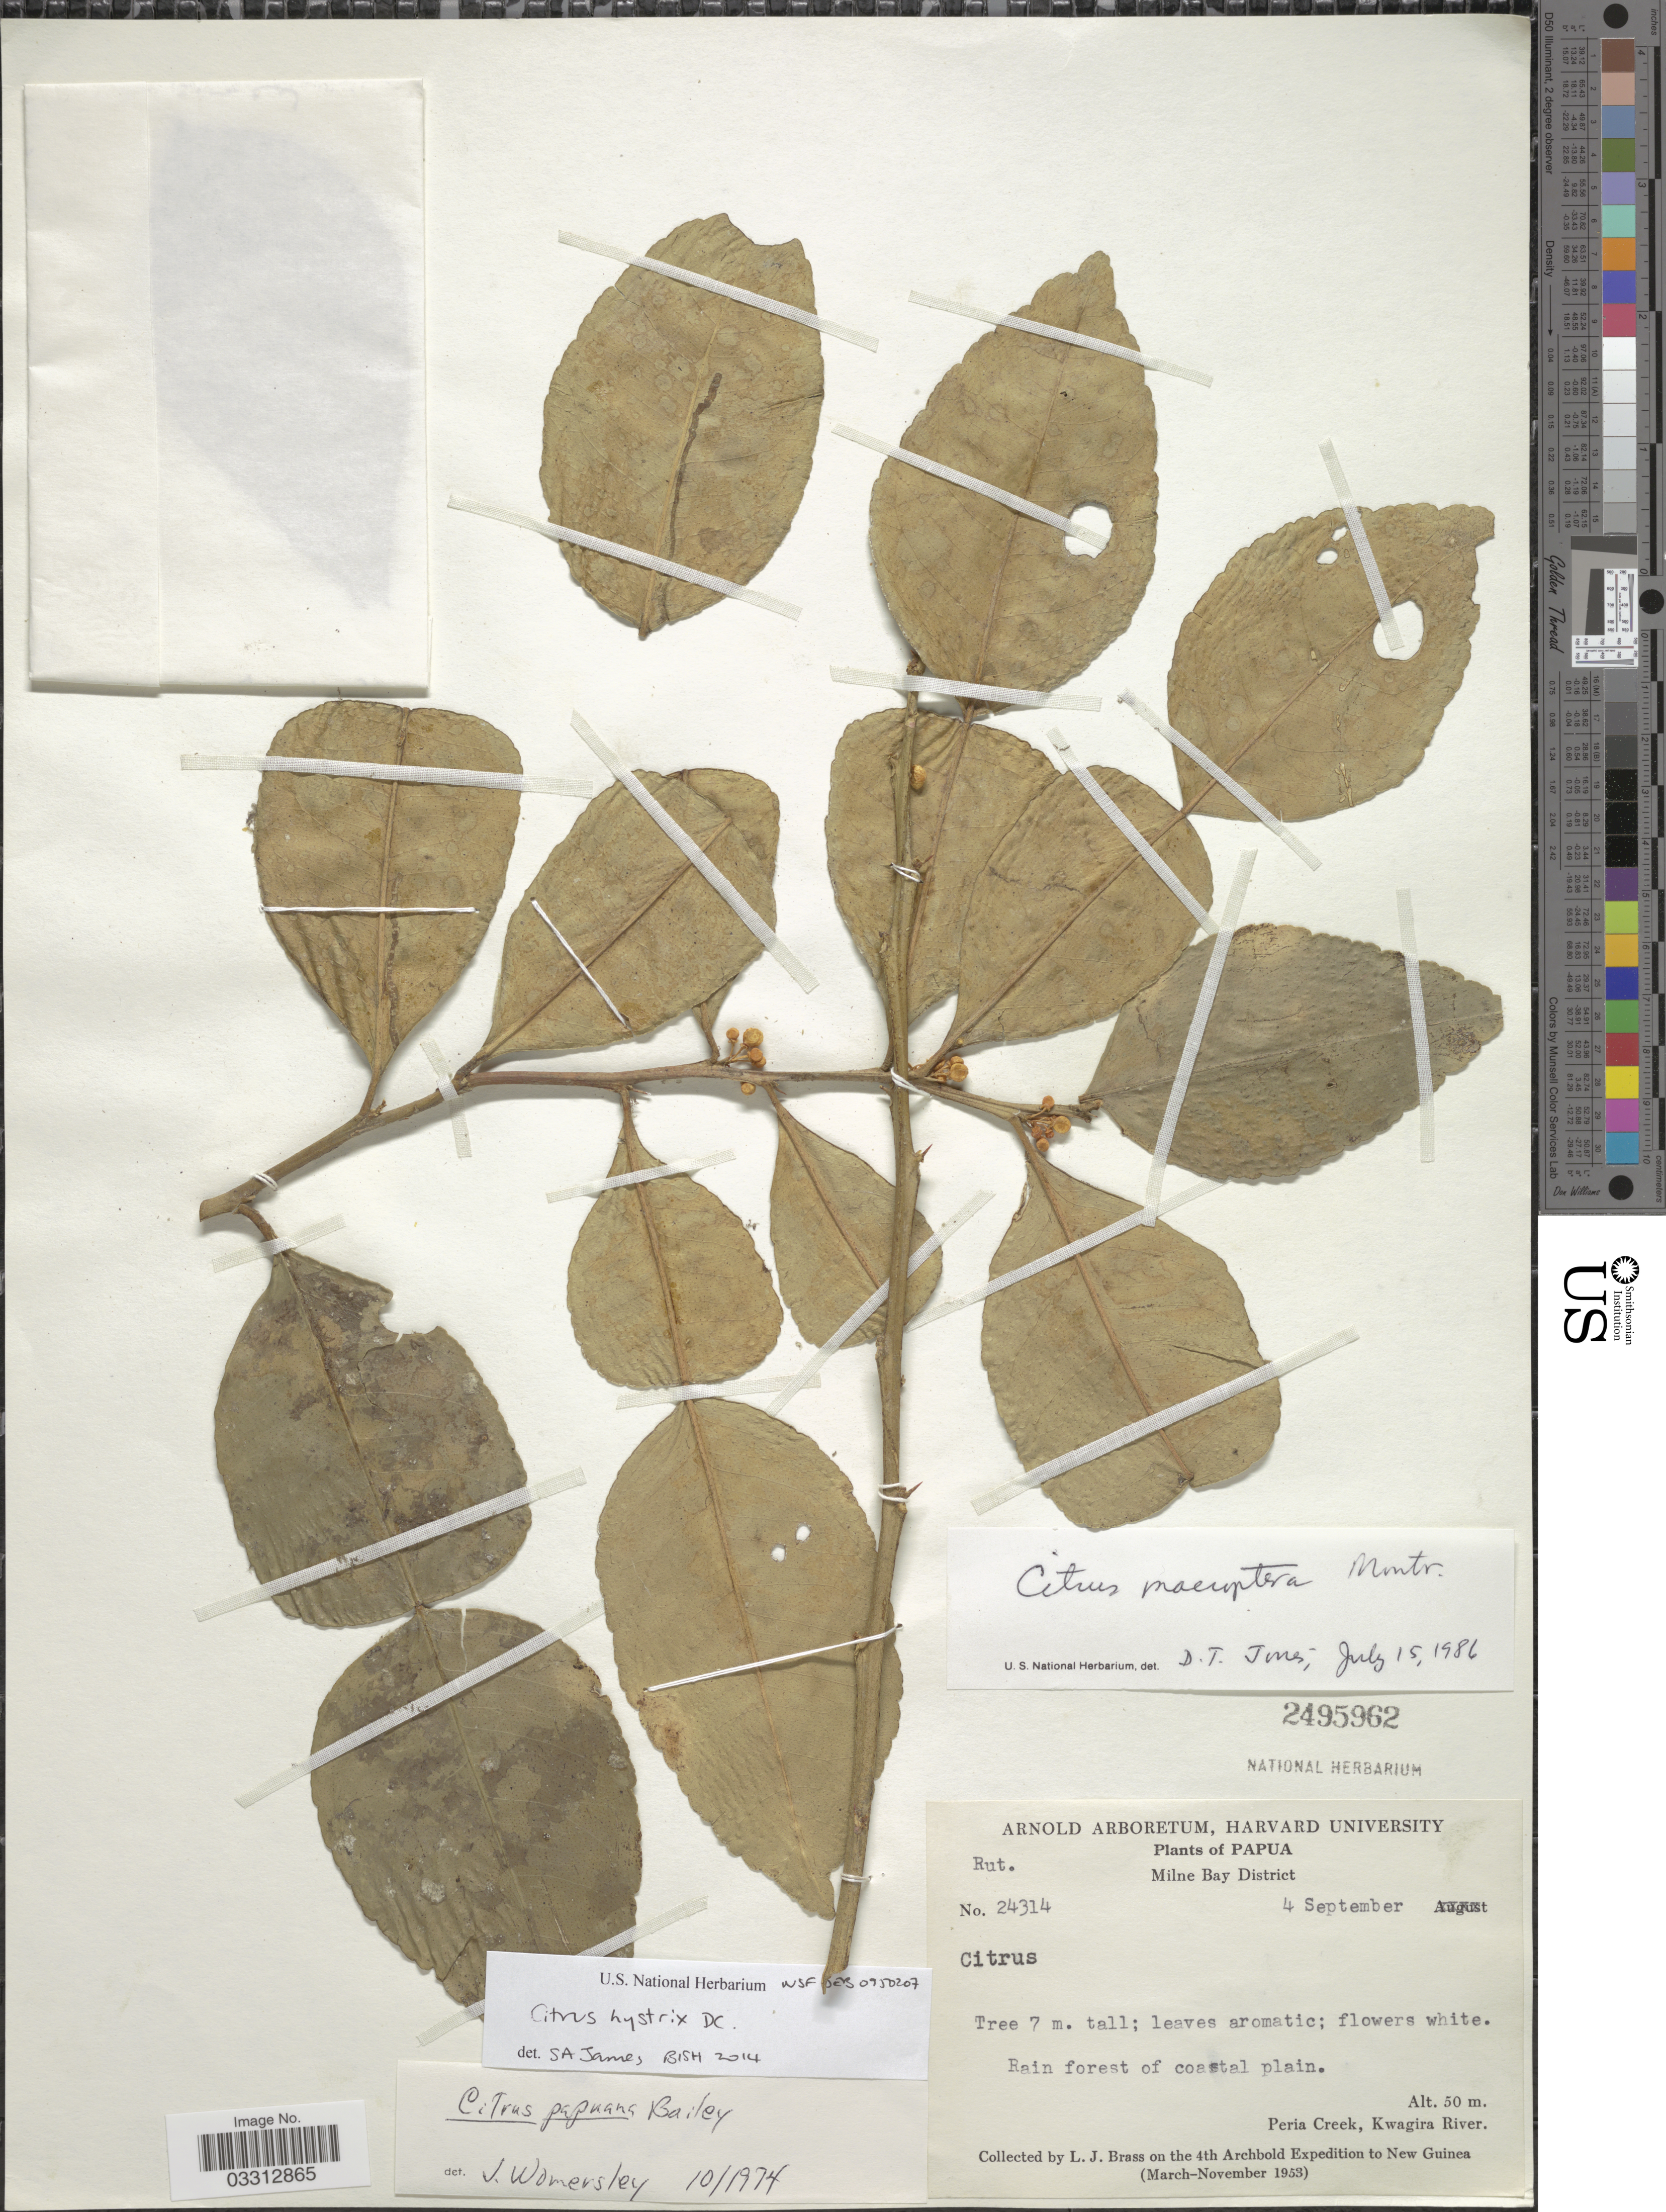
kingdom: Plantae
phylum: Tracheophyta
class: Magnoliopsida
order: Sapindales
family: Rutaceae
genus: Citrus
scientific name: Citrus hystrix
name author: DC.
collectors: L. J. Brass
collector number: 24314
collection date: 1953-09-04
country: Papua New Guinea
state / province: Milne Bay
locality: Papua. Milne Bay District. Rain forest of coastal plain. Peria Creek, Kwagira River. New Guinea.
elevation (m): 50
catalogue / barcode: US 2495962